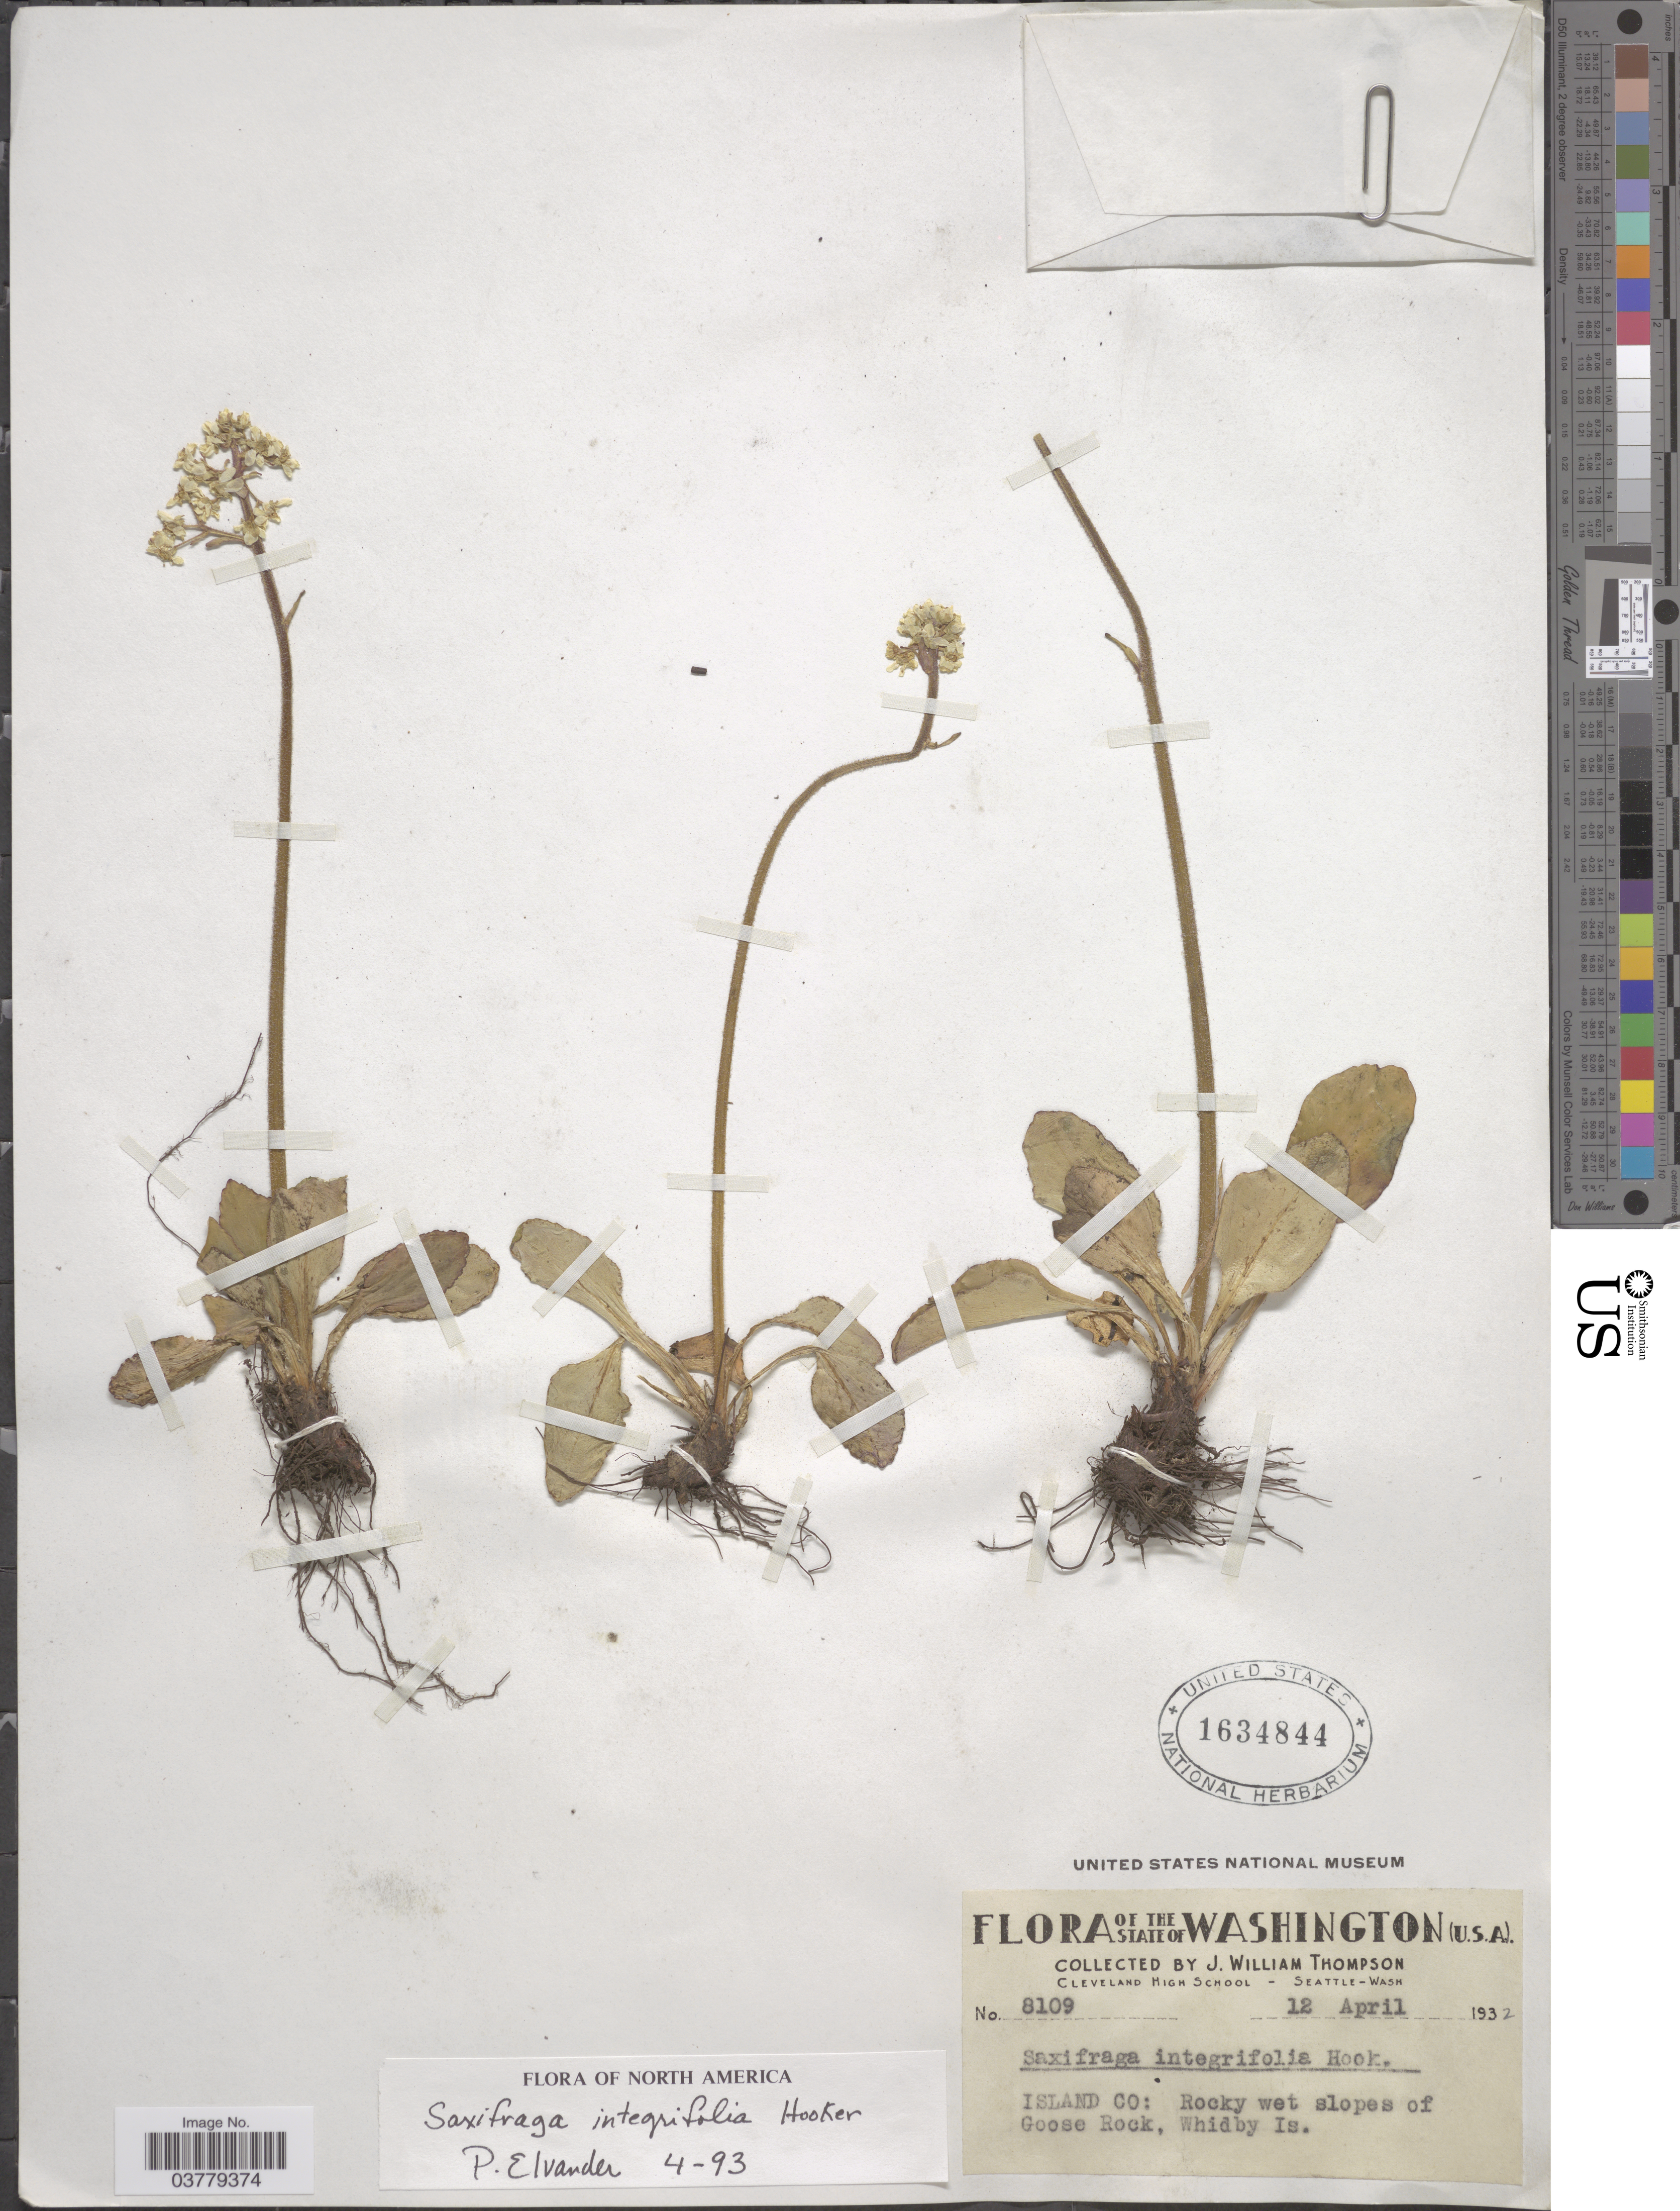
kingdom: Plantae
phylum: Tracheophyta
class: Magnoliopsida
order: Saxifragales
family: Saxifragaceae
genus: Micranthes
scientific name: Micranthes integrifolia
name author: (Hook.) Small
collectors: J. W. Thompson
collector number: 8109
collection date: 1932-04-12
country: United States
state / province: Washington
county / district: Island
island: Whidbey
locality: Island Co: Rocky wet slopes of Goose Rock, Whidby Is.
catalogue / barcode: US 1634844